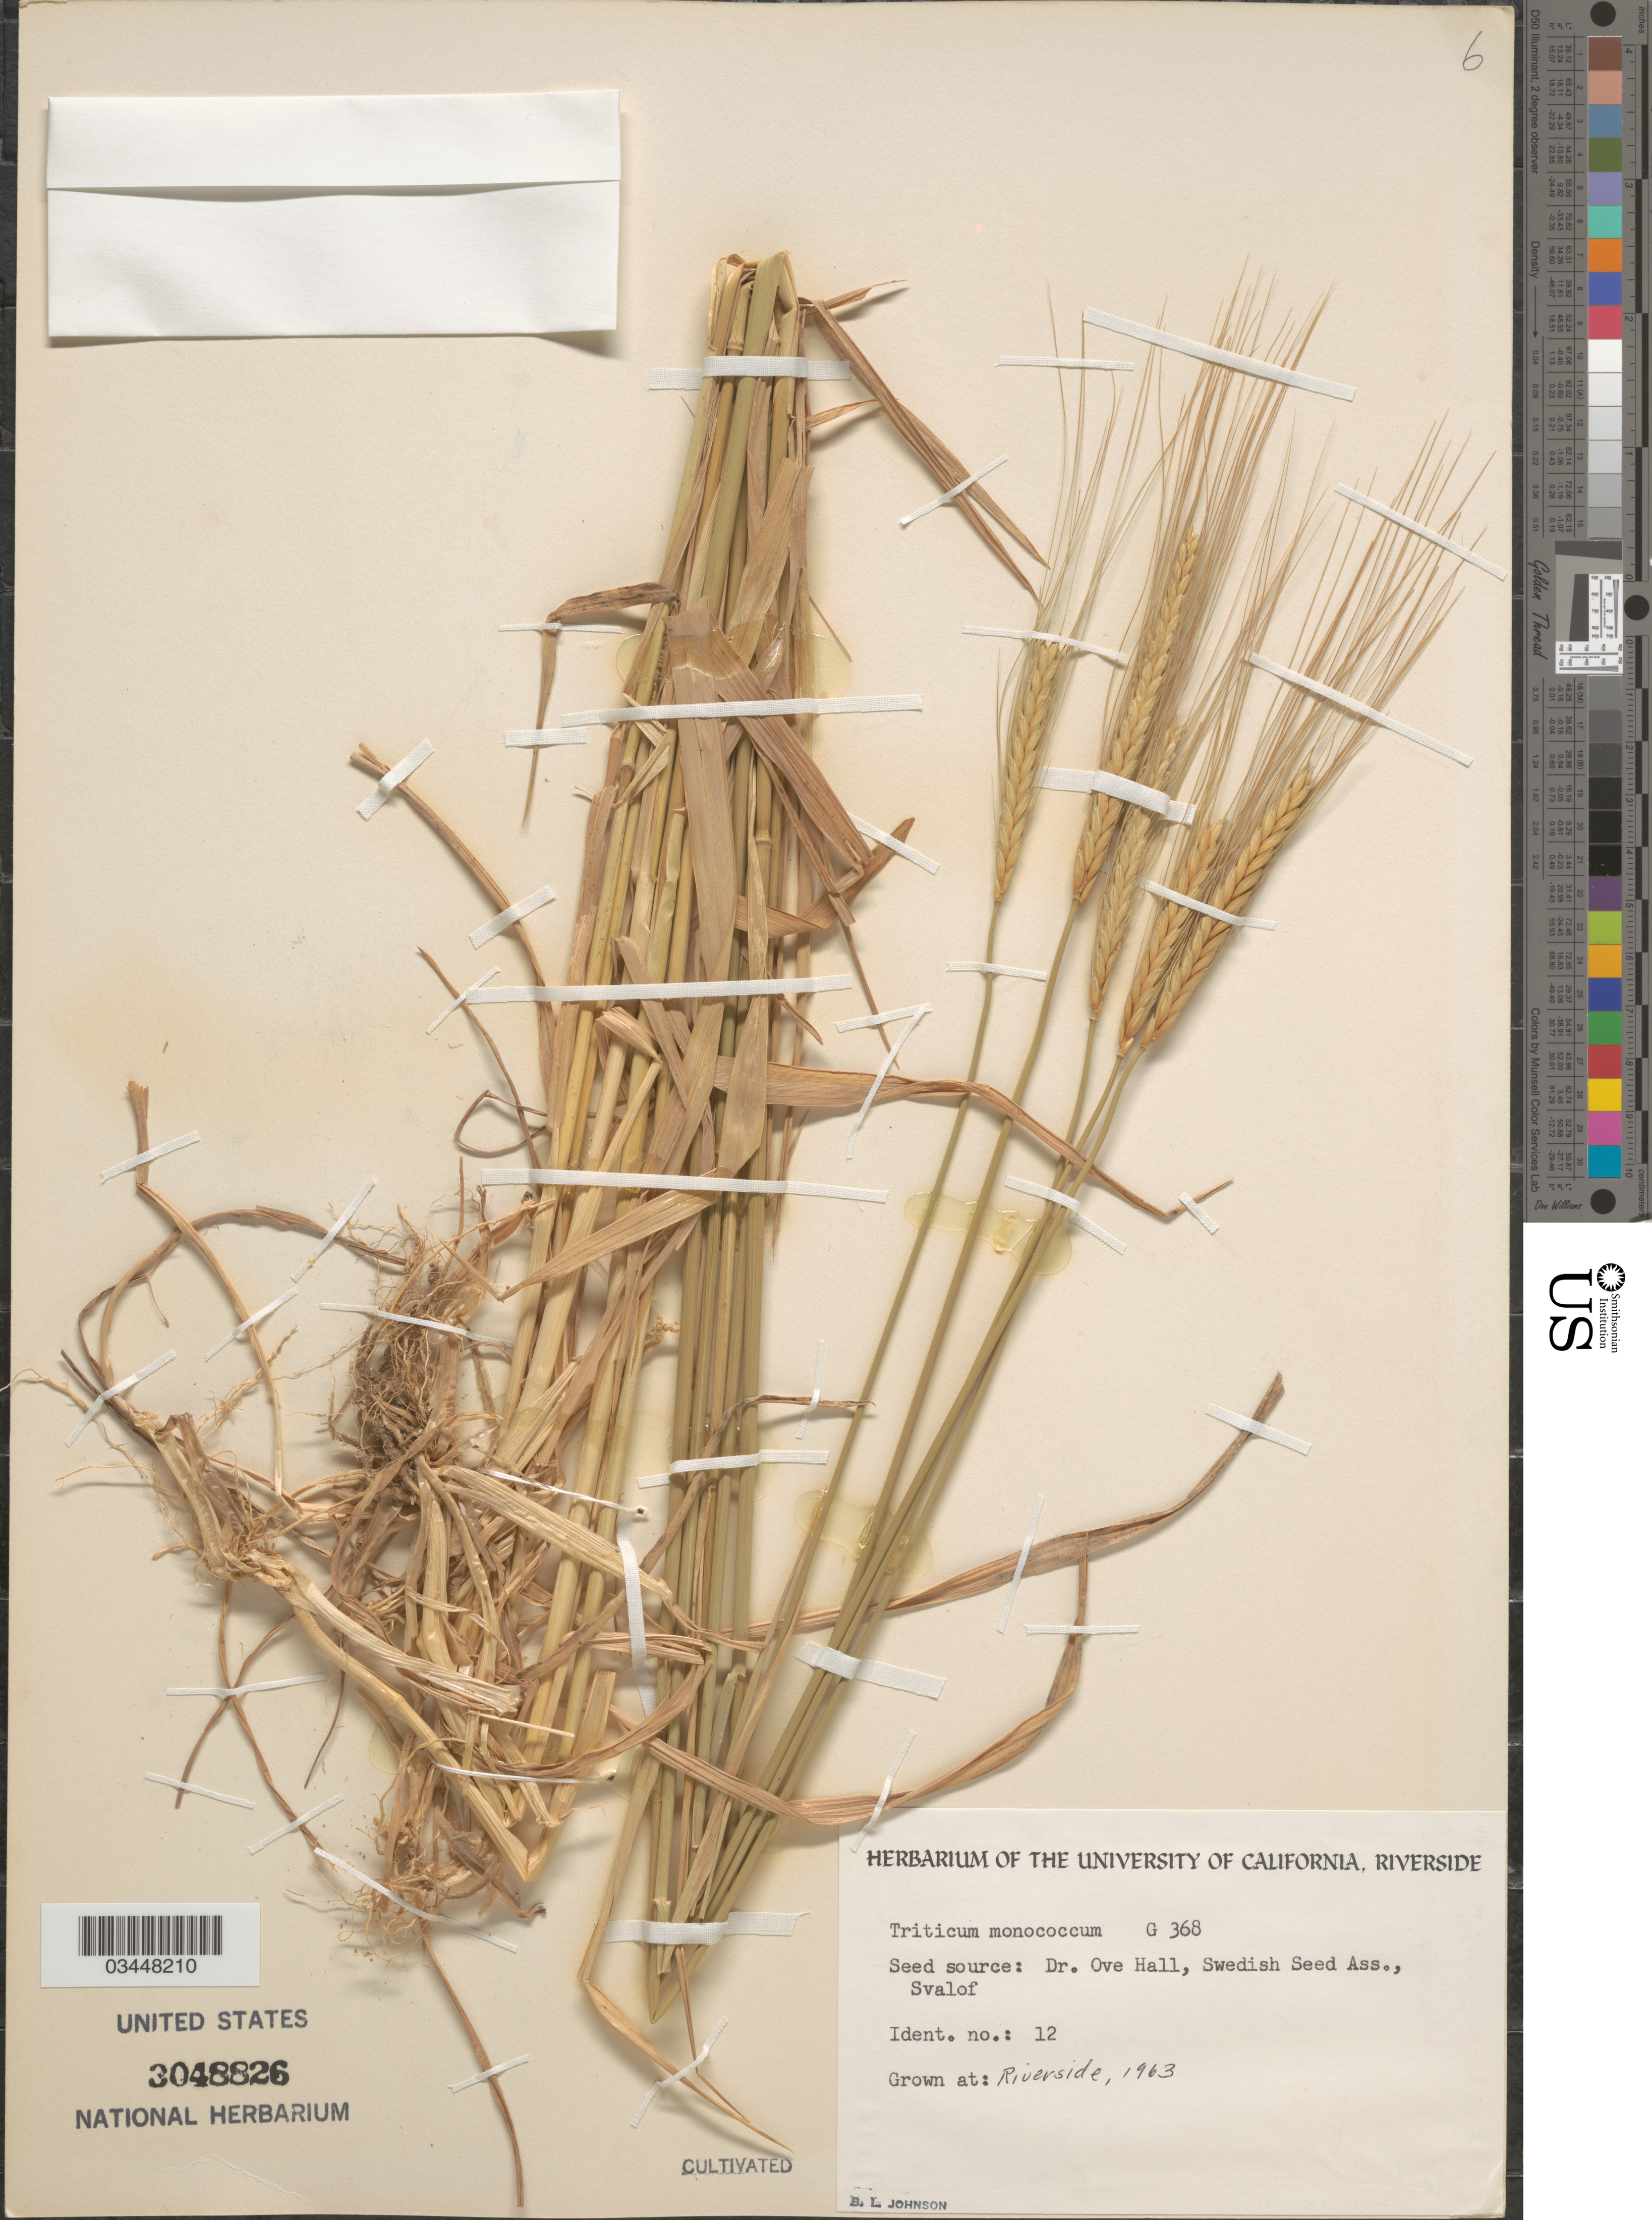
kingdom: Plantae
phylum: Tracheophyta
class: Liliopsida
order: Poales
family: Poaceae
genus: Triticum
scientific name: Triticum monococcum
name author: L.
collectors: B. Johnson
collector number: G368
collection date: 1963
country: United States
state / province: California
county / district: Riverside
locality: Riverside.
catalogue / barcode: US 3048826